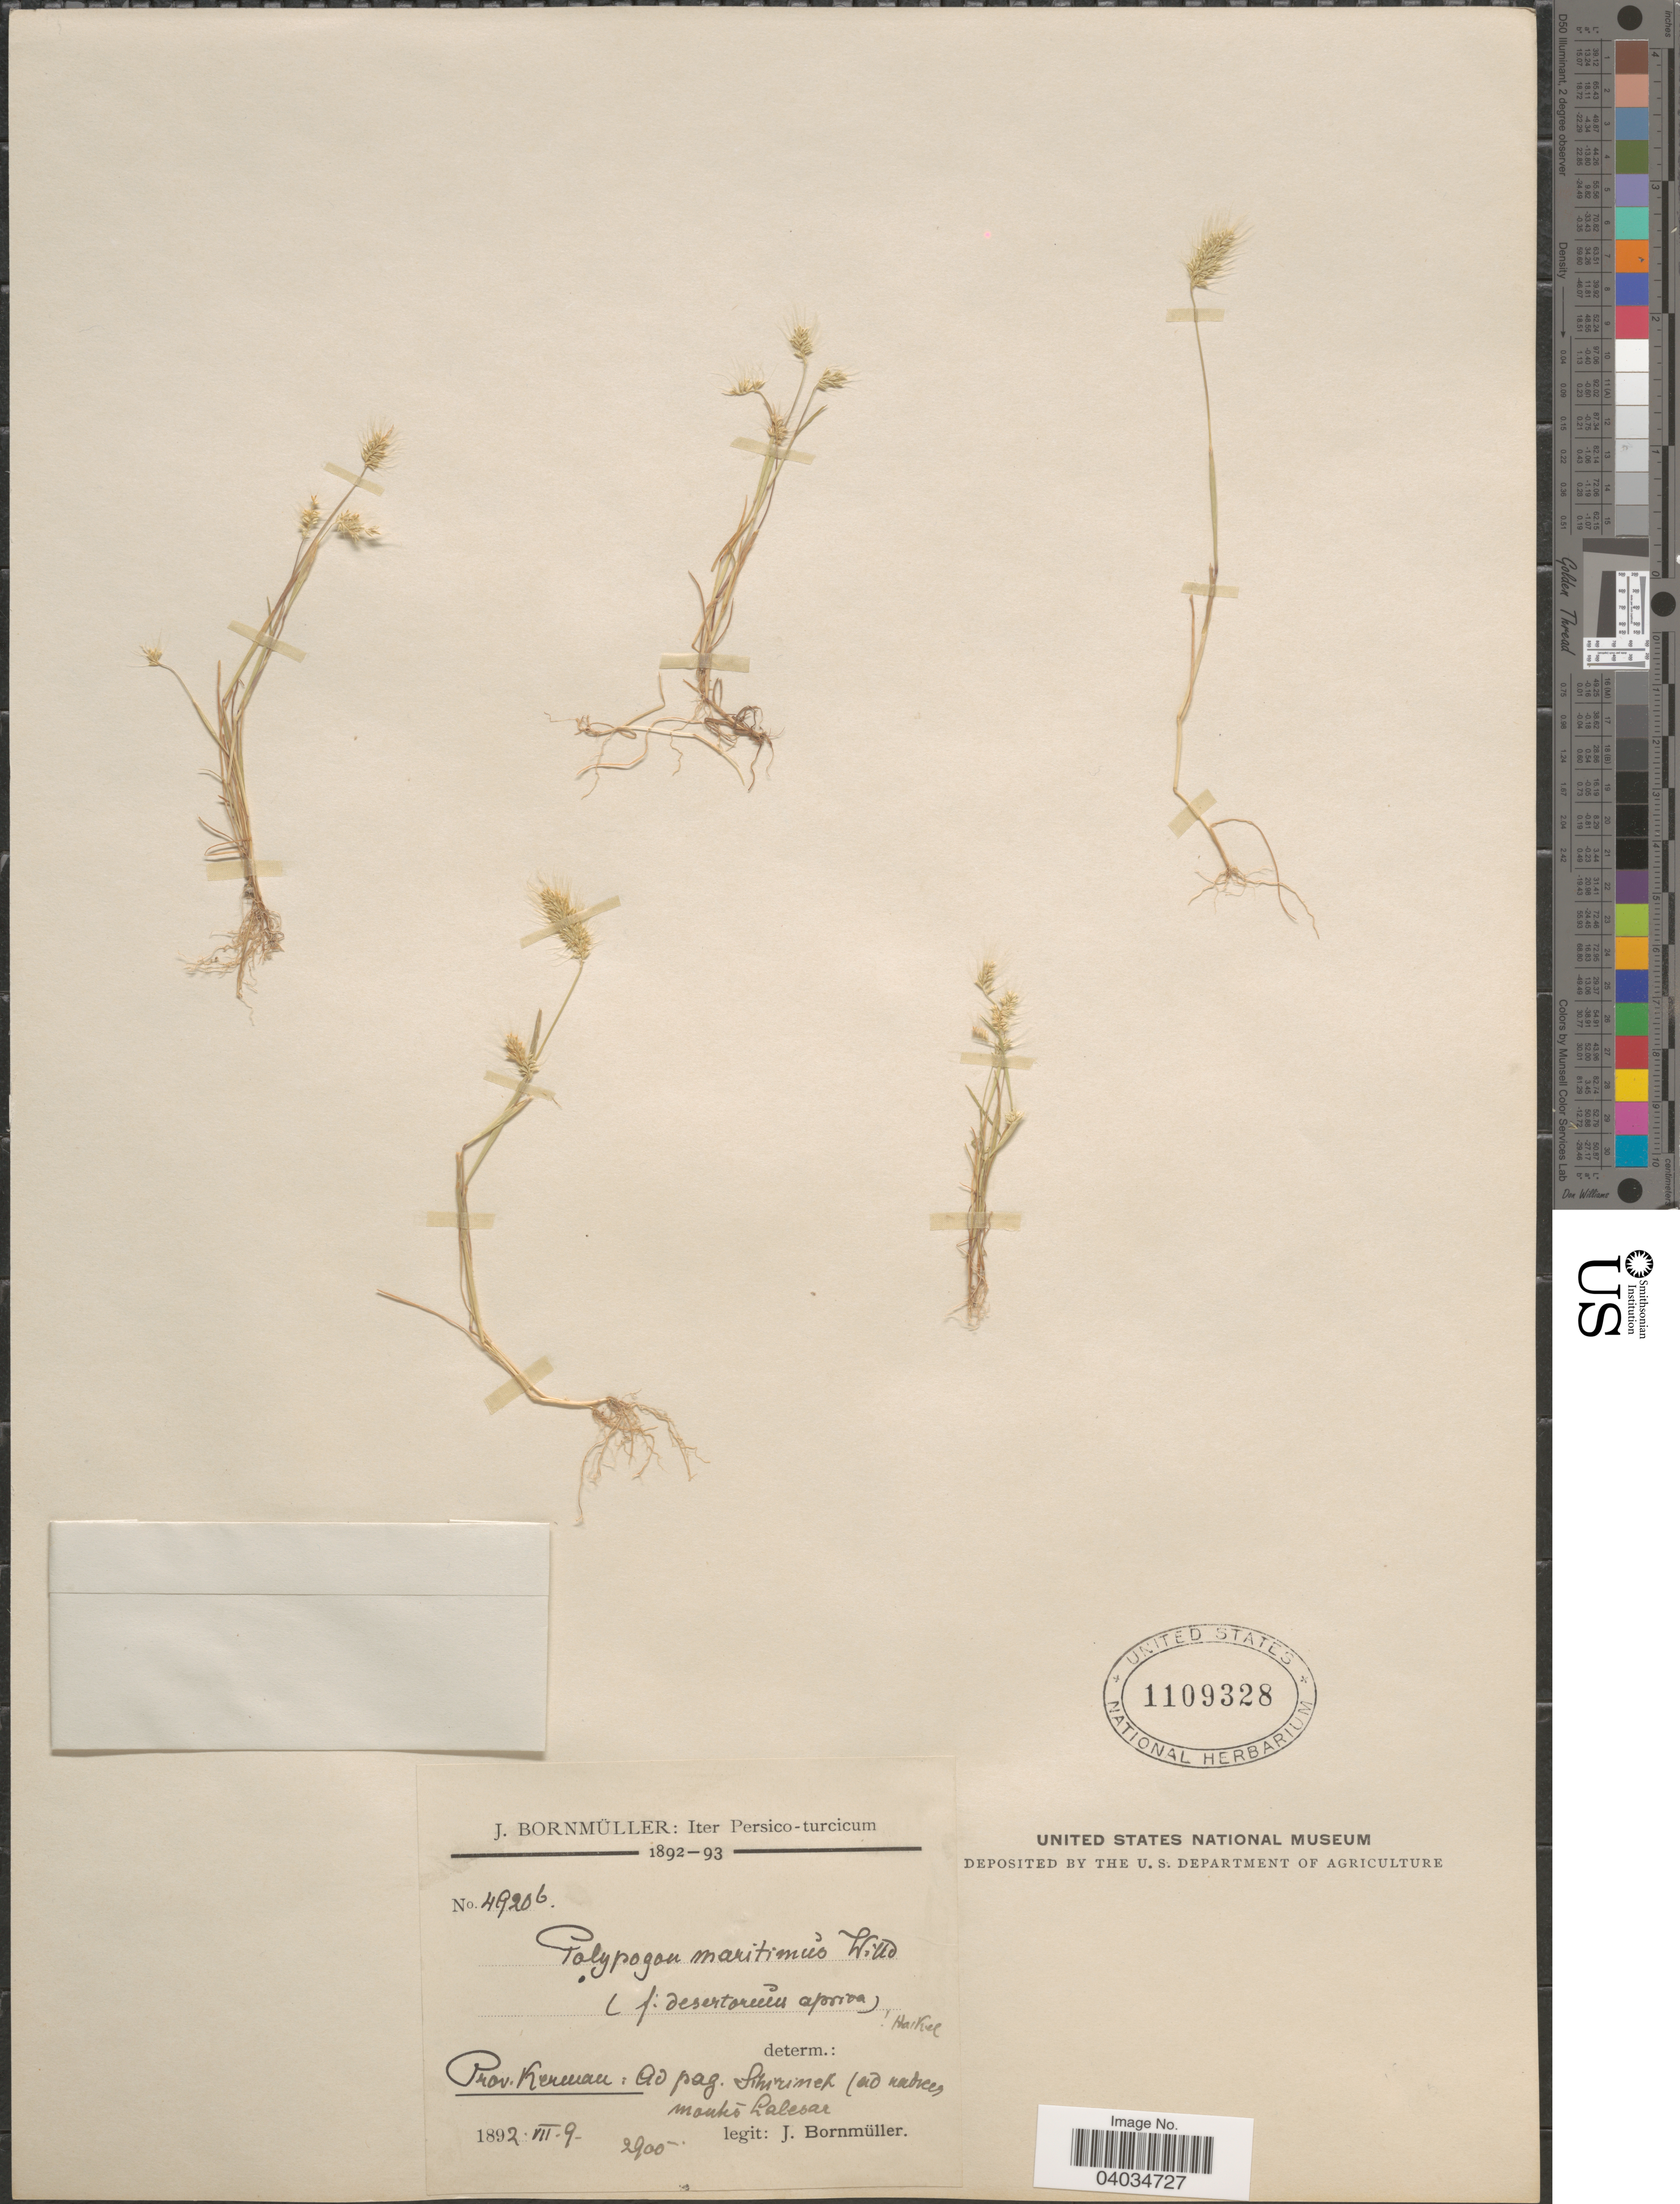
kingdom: Plantae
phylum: Tracheophyta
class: Liliopsida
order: Poales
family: Poaceae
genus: Polypogon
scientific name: Polypogon maritimus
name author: Willd.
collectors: J. Bornmüller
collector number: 49206*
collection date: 1892-07-09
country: Iran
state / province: Kerman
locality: Iter Persico-turcicum. Ad pag Shirinek [interpreted] (ad radices montes Lalesar).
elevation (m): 2900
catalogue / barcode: US 1109328